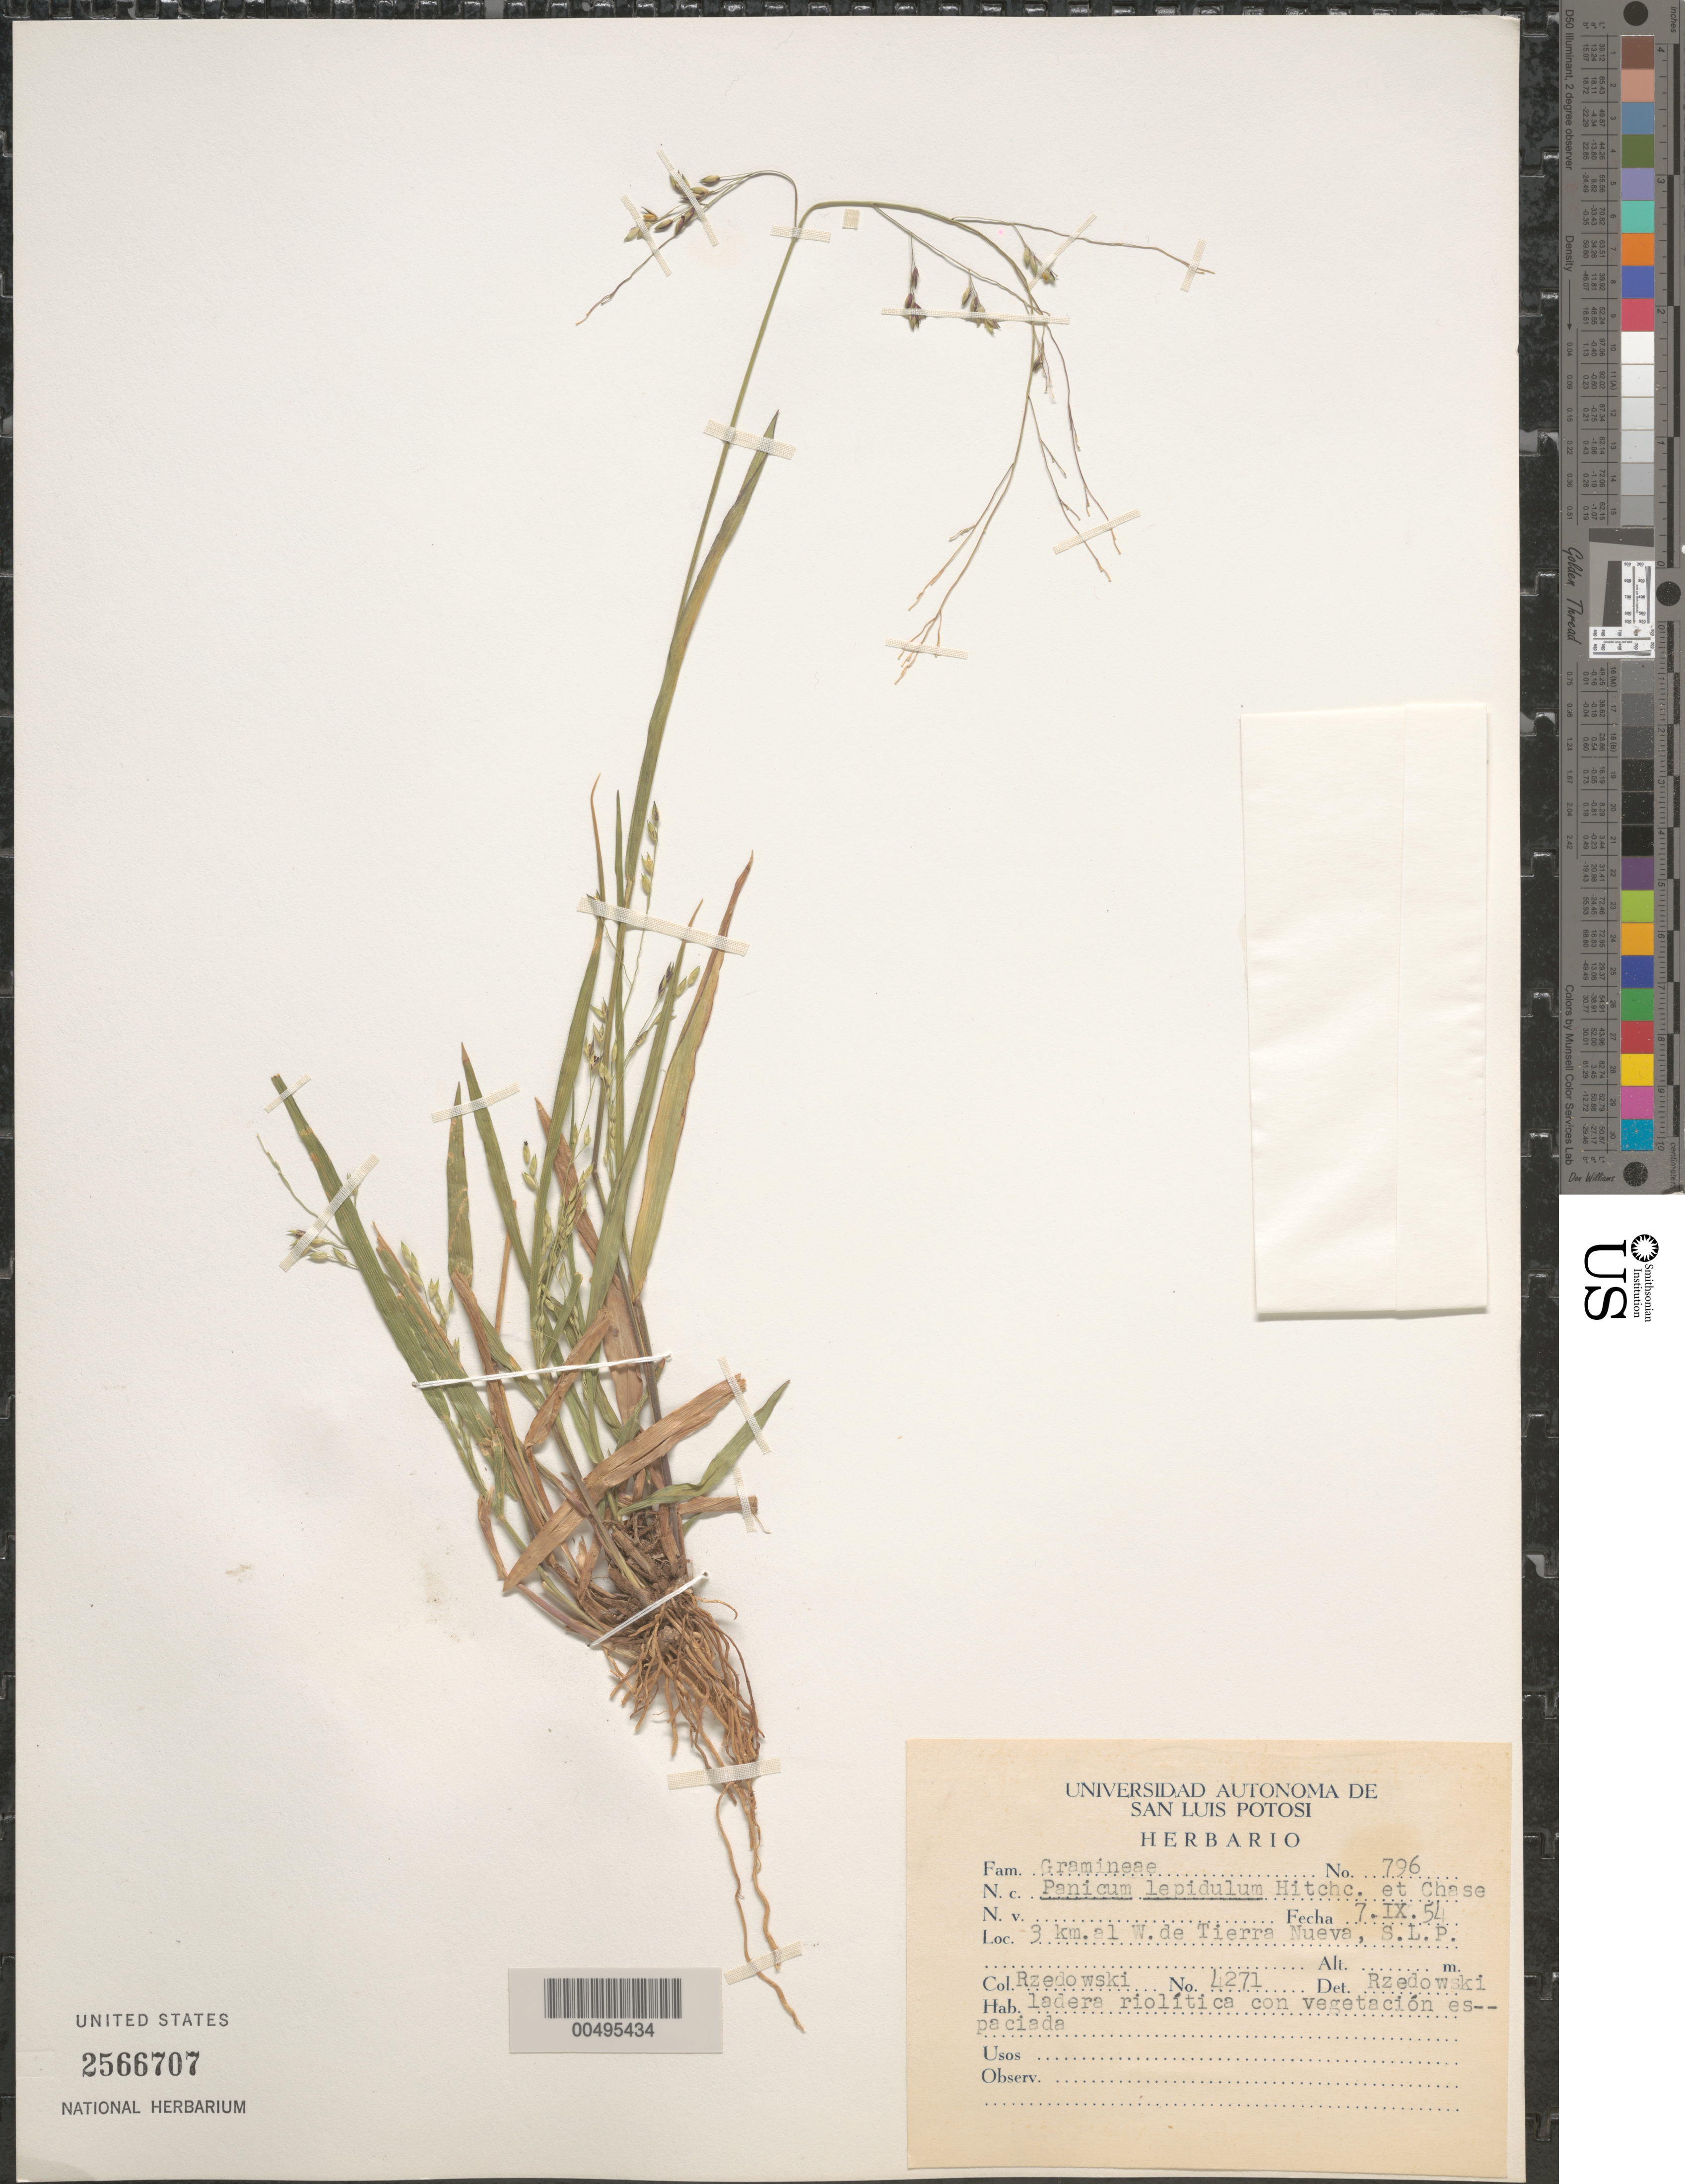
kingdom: Plantae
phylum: Tracheophyta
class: Liliopsida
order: Poales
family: Poaceae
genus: Panicum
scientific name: Panicum lepidulum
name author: Hitchc. & Chase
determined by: Rzedowski, J.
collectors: J. Rzedowski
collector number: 4271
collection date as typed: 7 Sep 1954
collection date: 1954-09-07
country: Mexico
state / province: San Luis Potosi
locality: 3 km al W de Tierra Nueva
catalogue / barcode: US 2566707